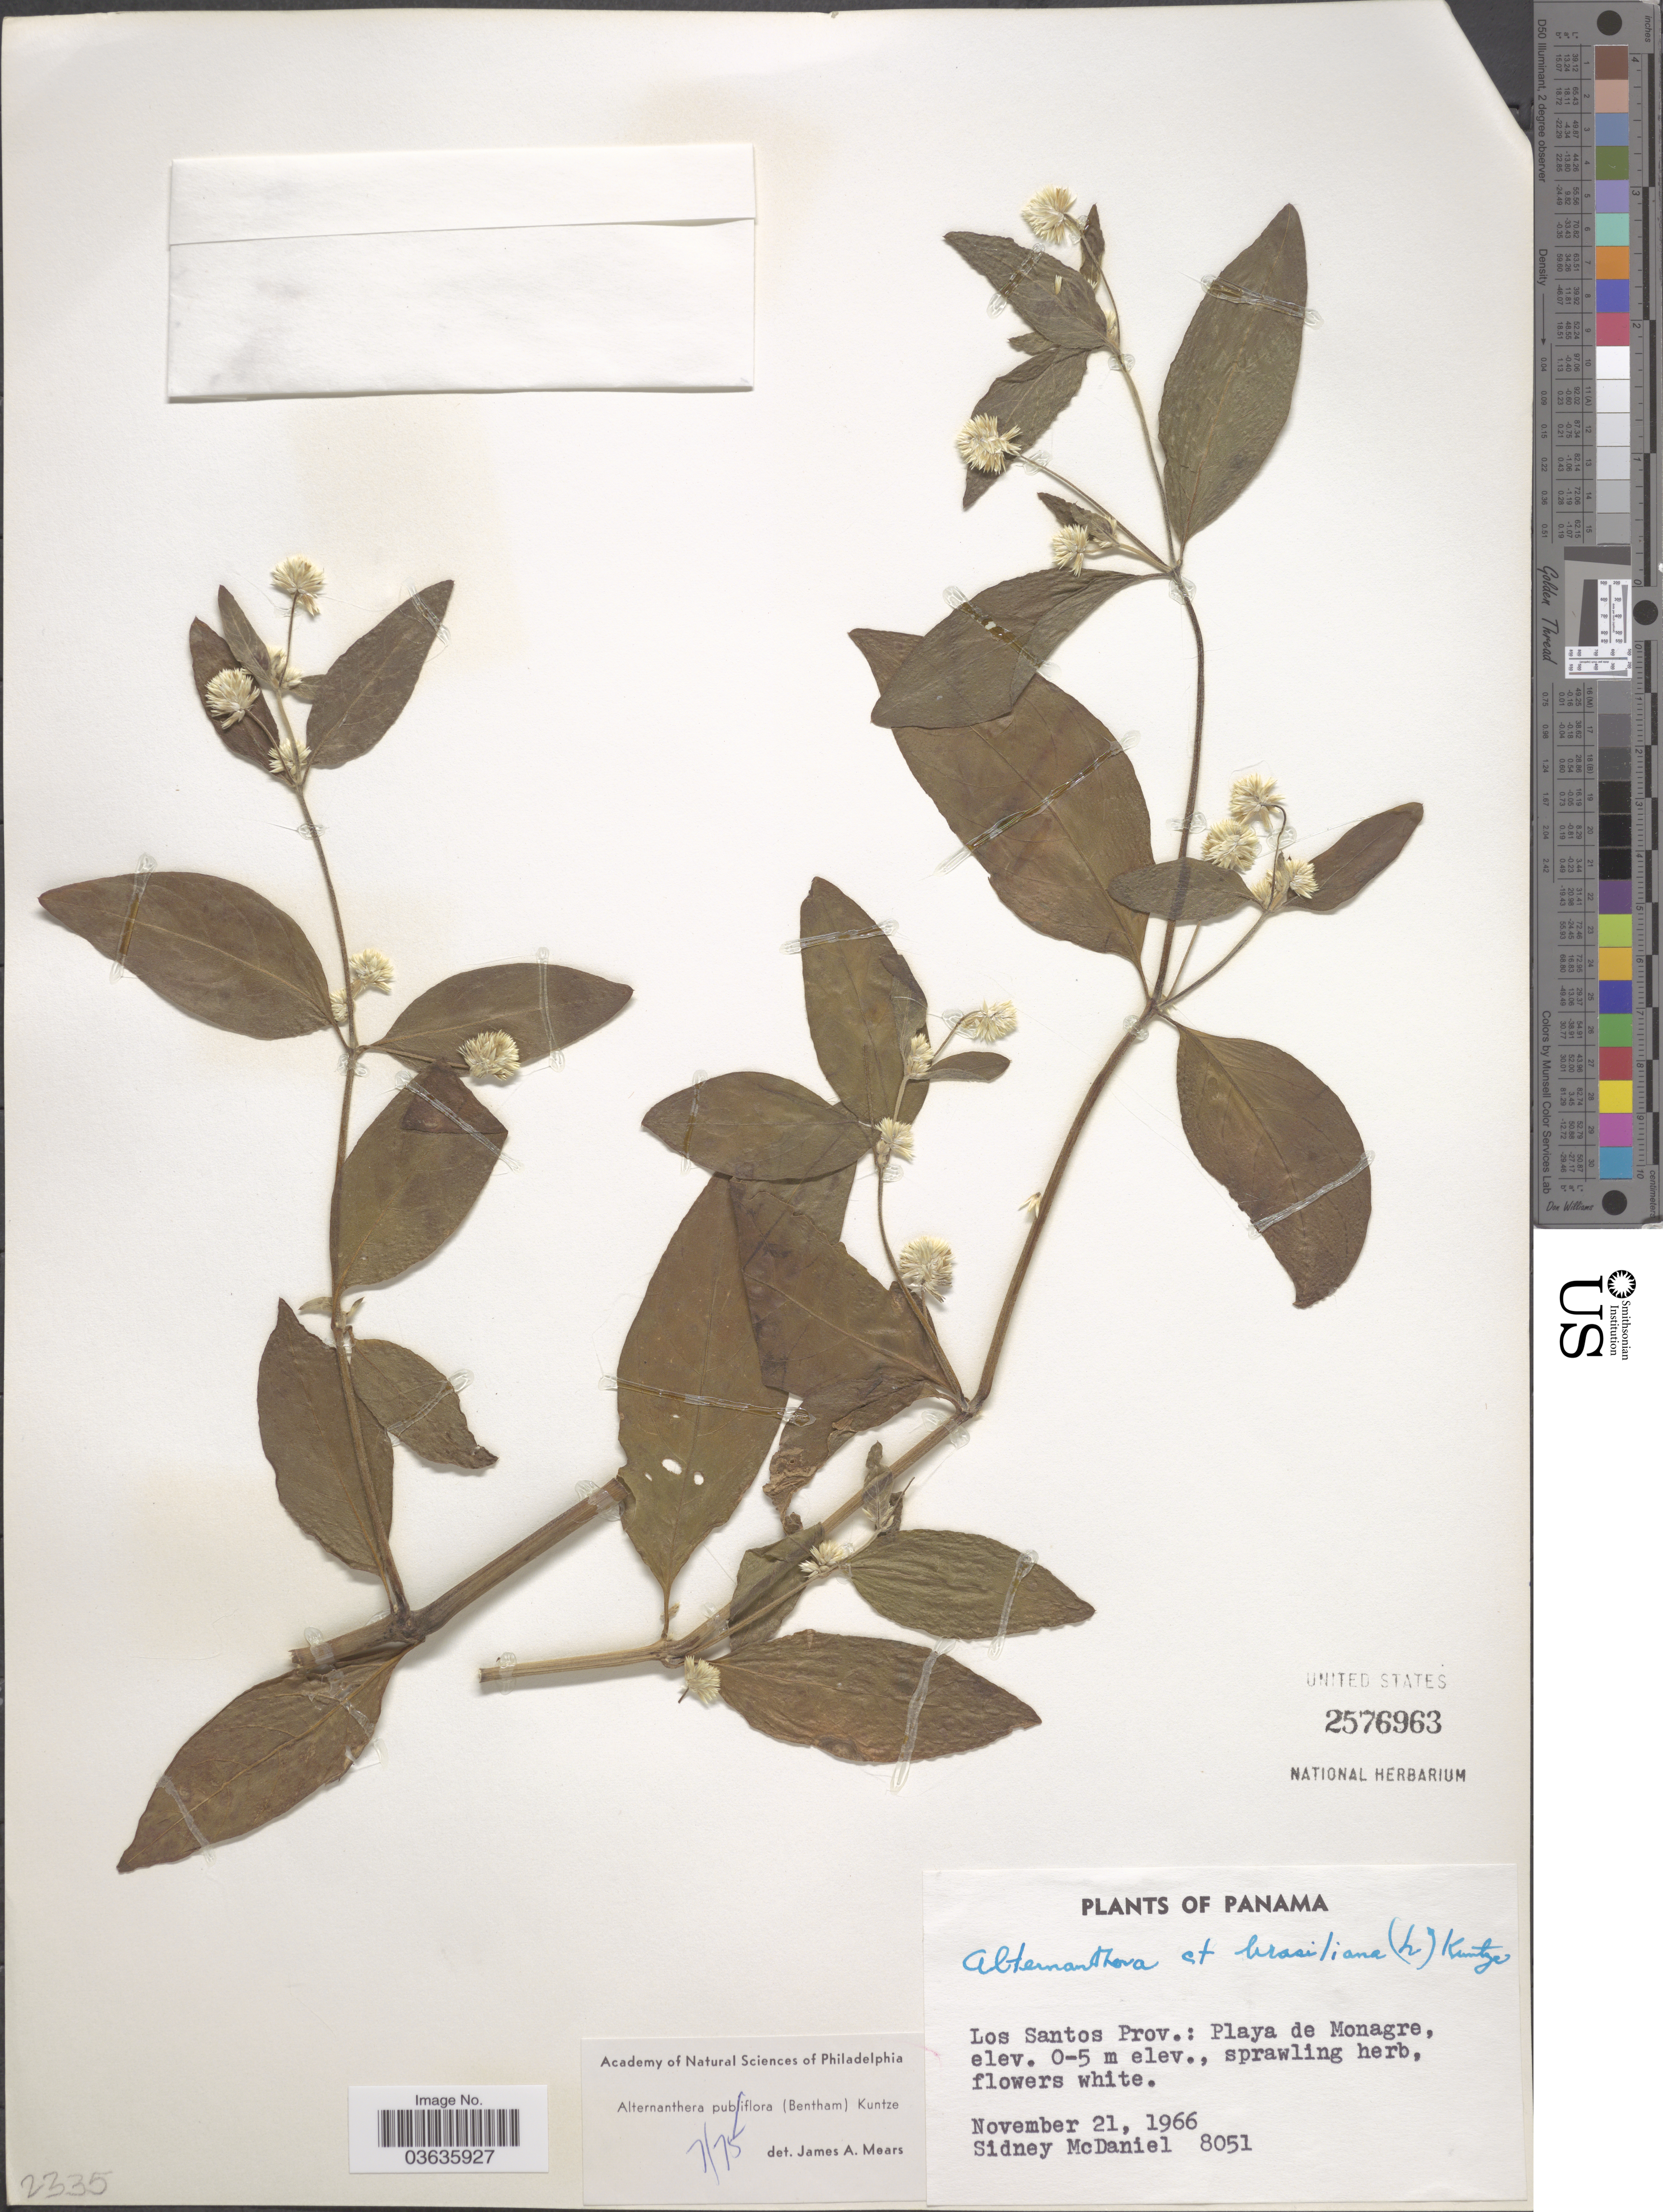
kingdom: Plantae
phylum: Tracheophyta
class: Magnoliopsida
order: Caryophyllales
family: Amaranthaceae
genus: Alternanthera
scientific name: Alternanthera pubiflora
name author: (Benth.) Kuntze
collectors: S. McDaniel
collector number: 8051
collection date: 1966-11-21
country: Panama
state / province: Los Santos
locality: Playa de Monagre.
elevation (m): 0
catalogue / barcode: US 2576963